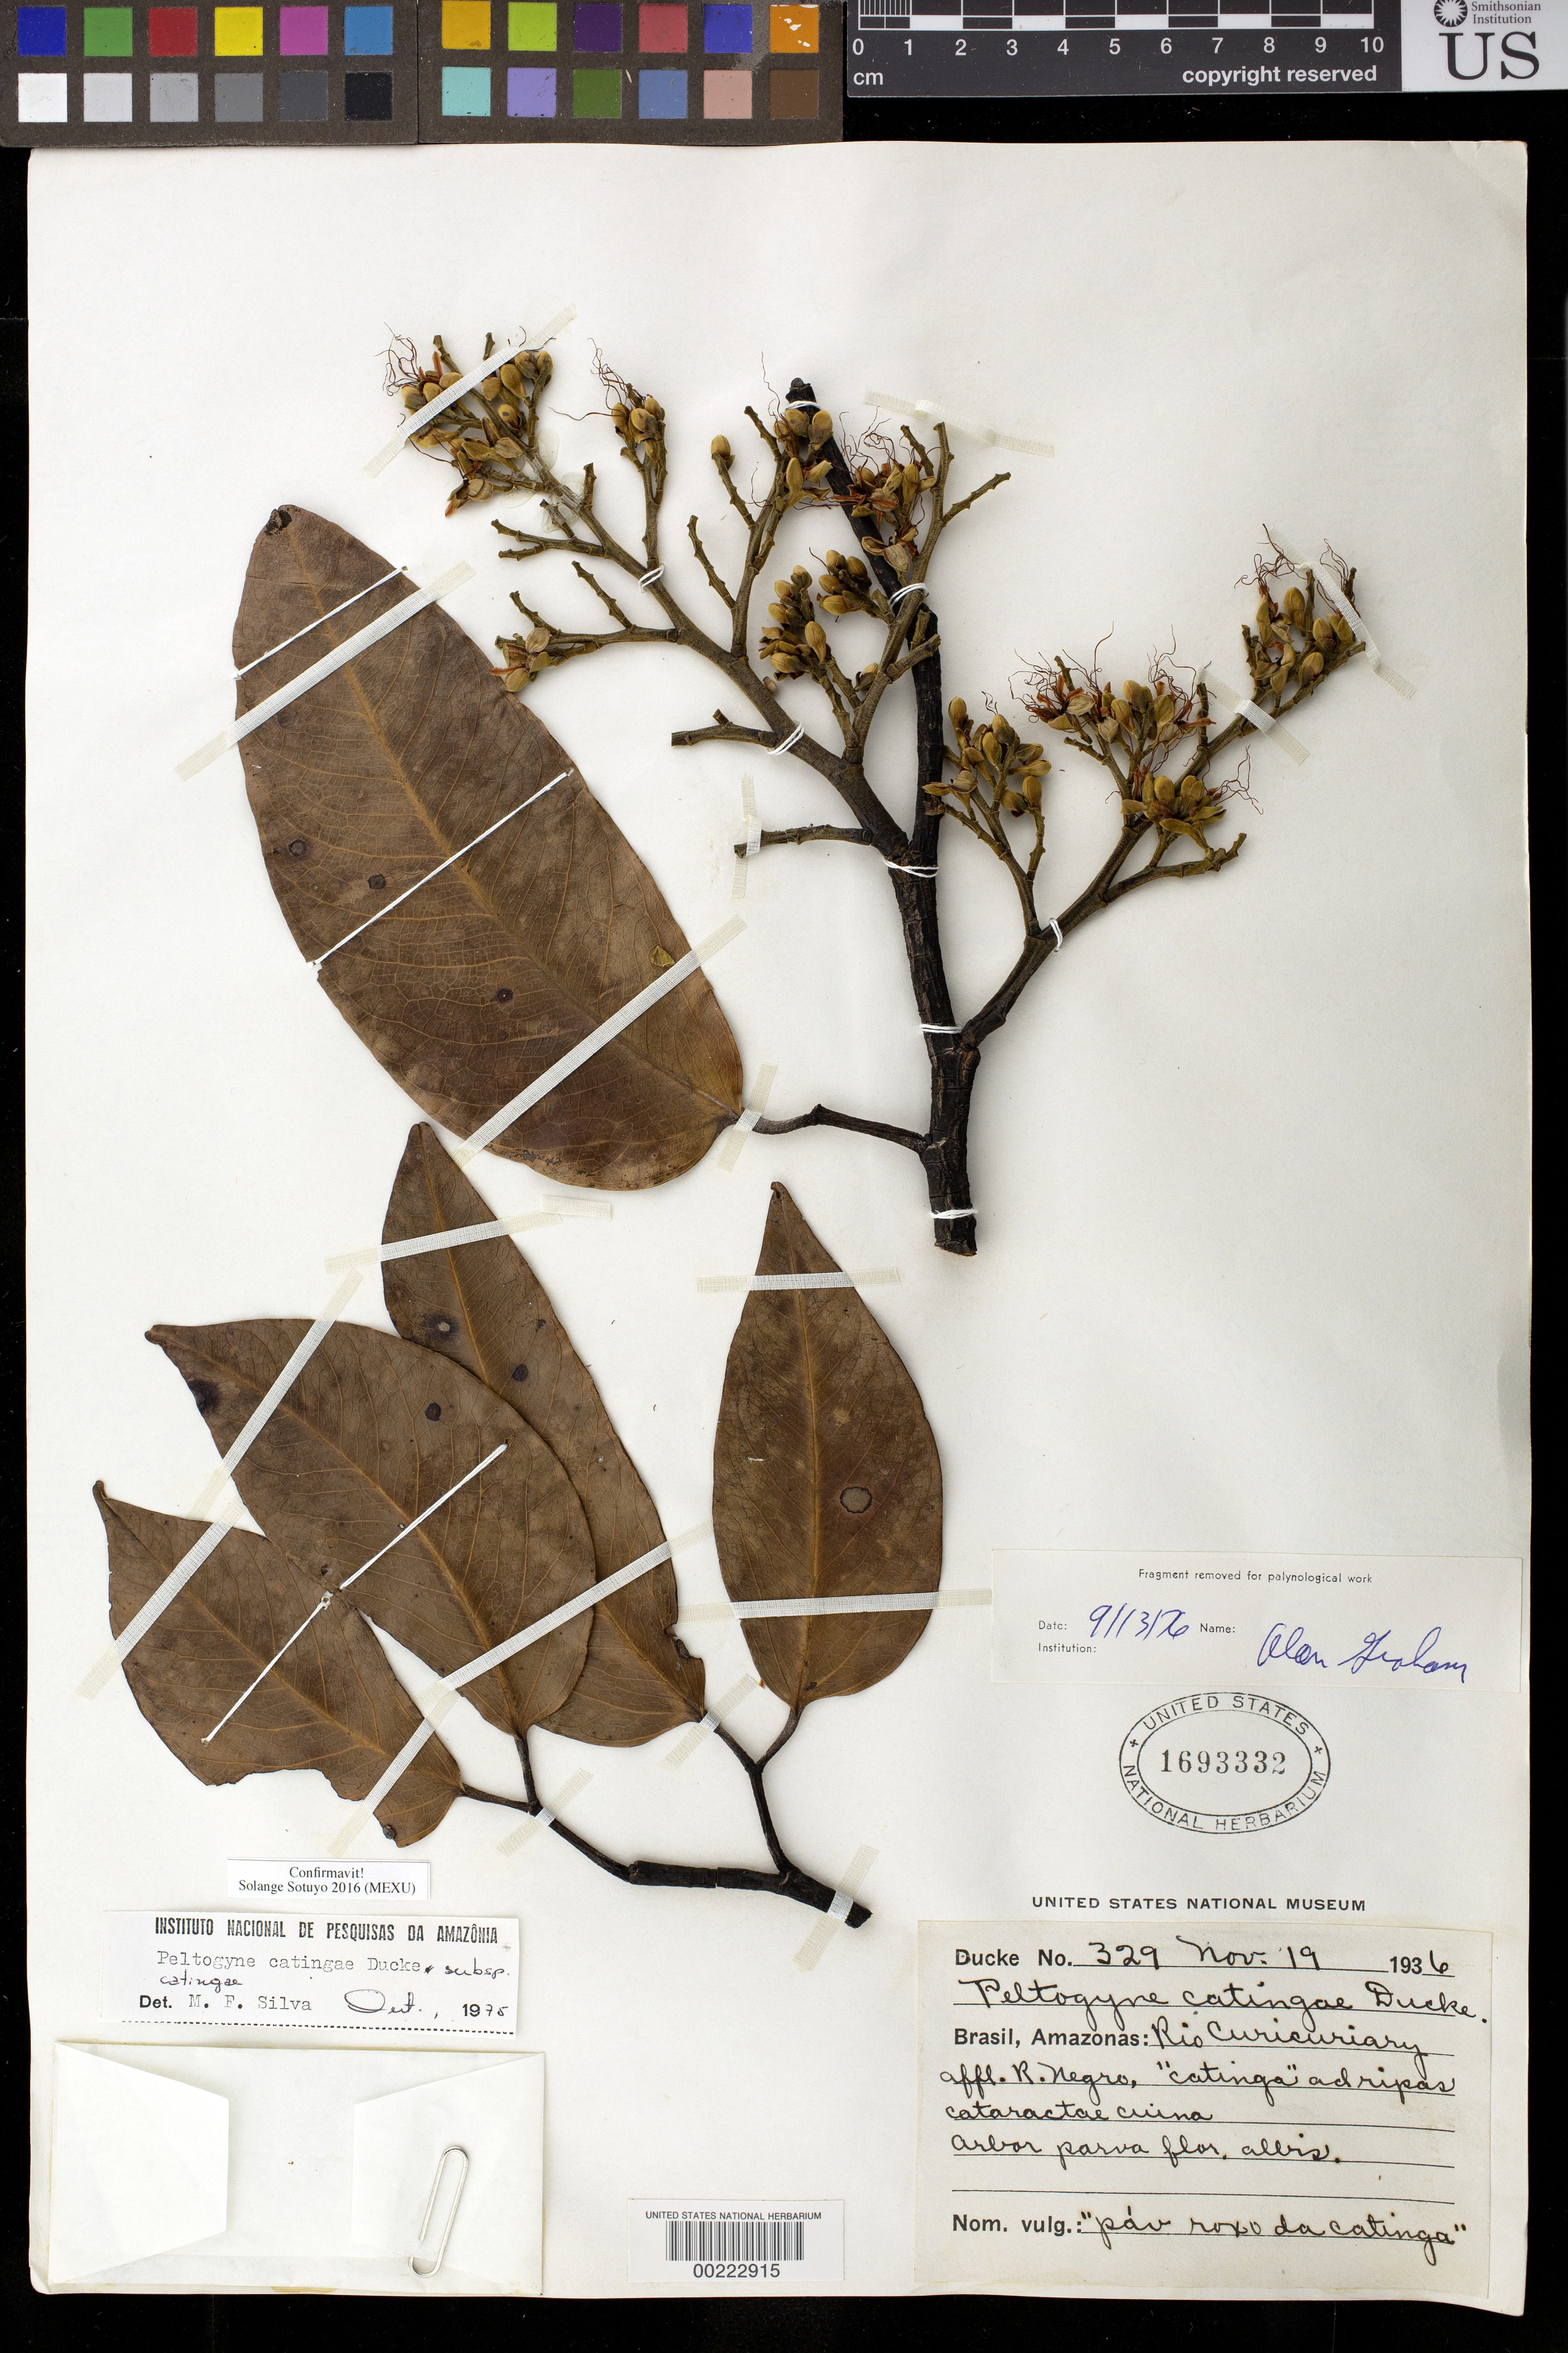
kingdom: Plantae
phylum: Tracheophyta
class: Magnoliopsida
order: Fabales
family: Fabaceae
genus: Peltogyne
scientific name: Peltogyne catingae subsp. catingae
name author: Ducke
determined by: Sotuyo, Solange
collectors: A. Ducke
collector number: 329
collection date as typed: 19 Nov 1936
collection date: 1936-11-19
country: Brazil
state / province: Amazonas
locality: Rio curicuriary, affl. rio negro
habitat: Caatinga, bank of cataract or waterfall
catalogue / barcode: US 1693332